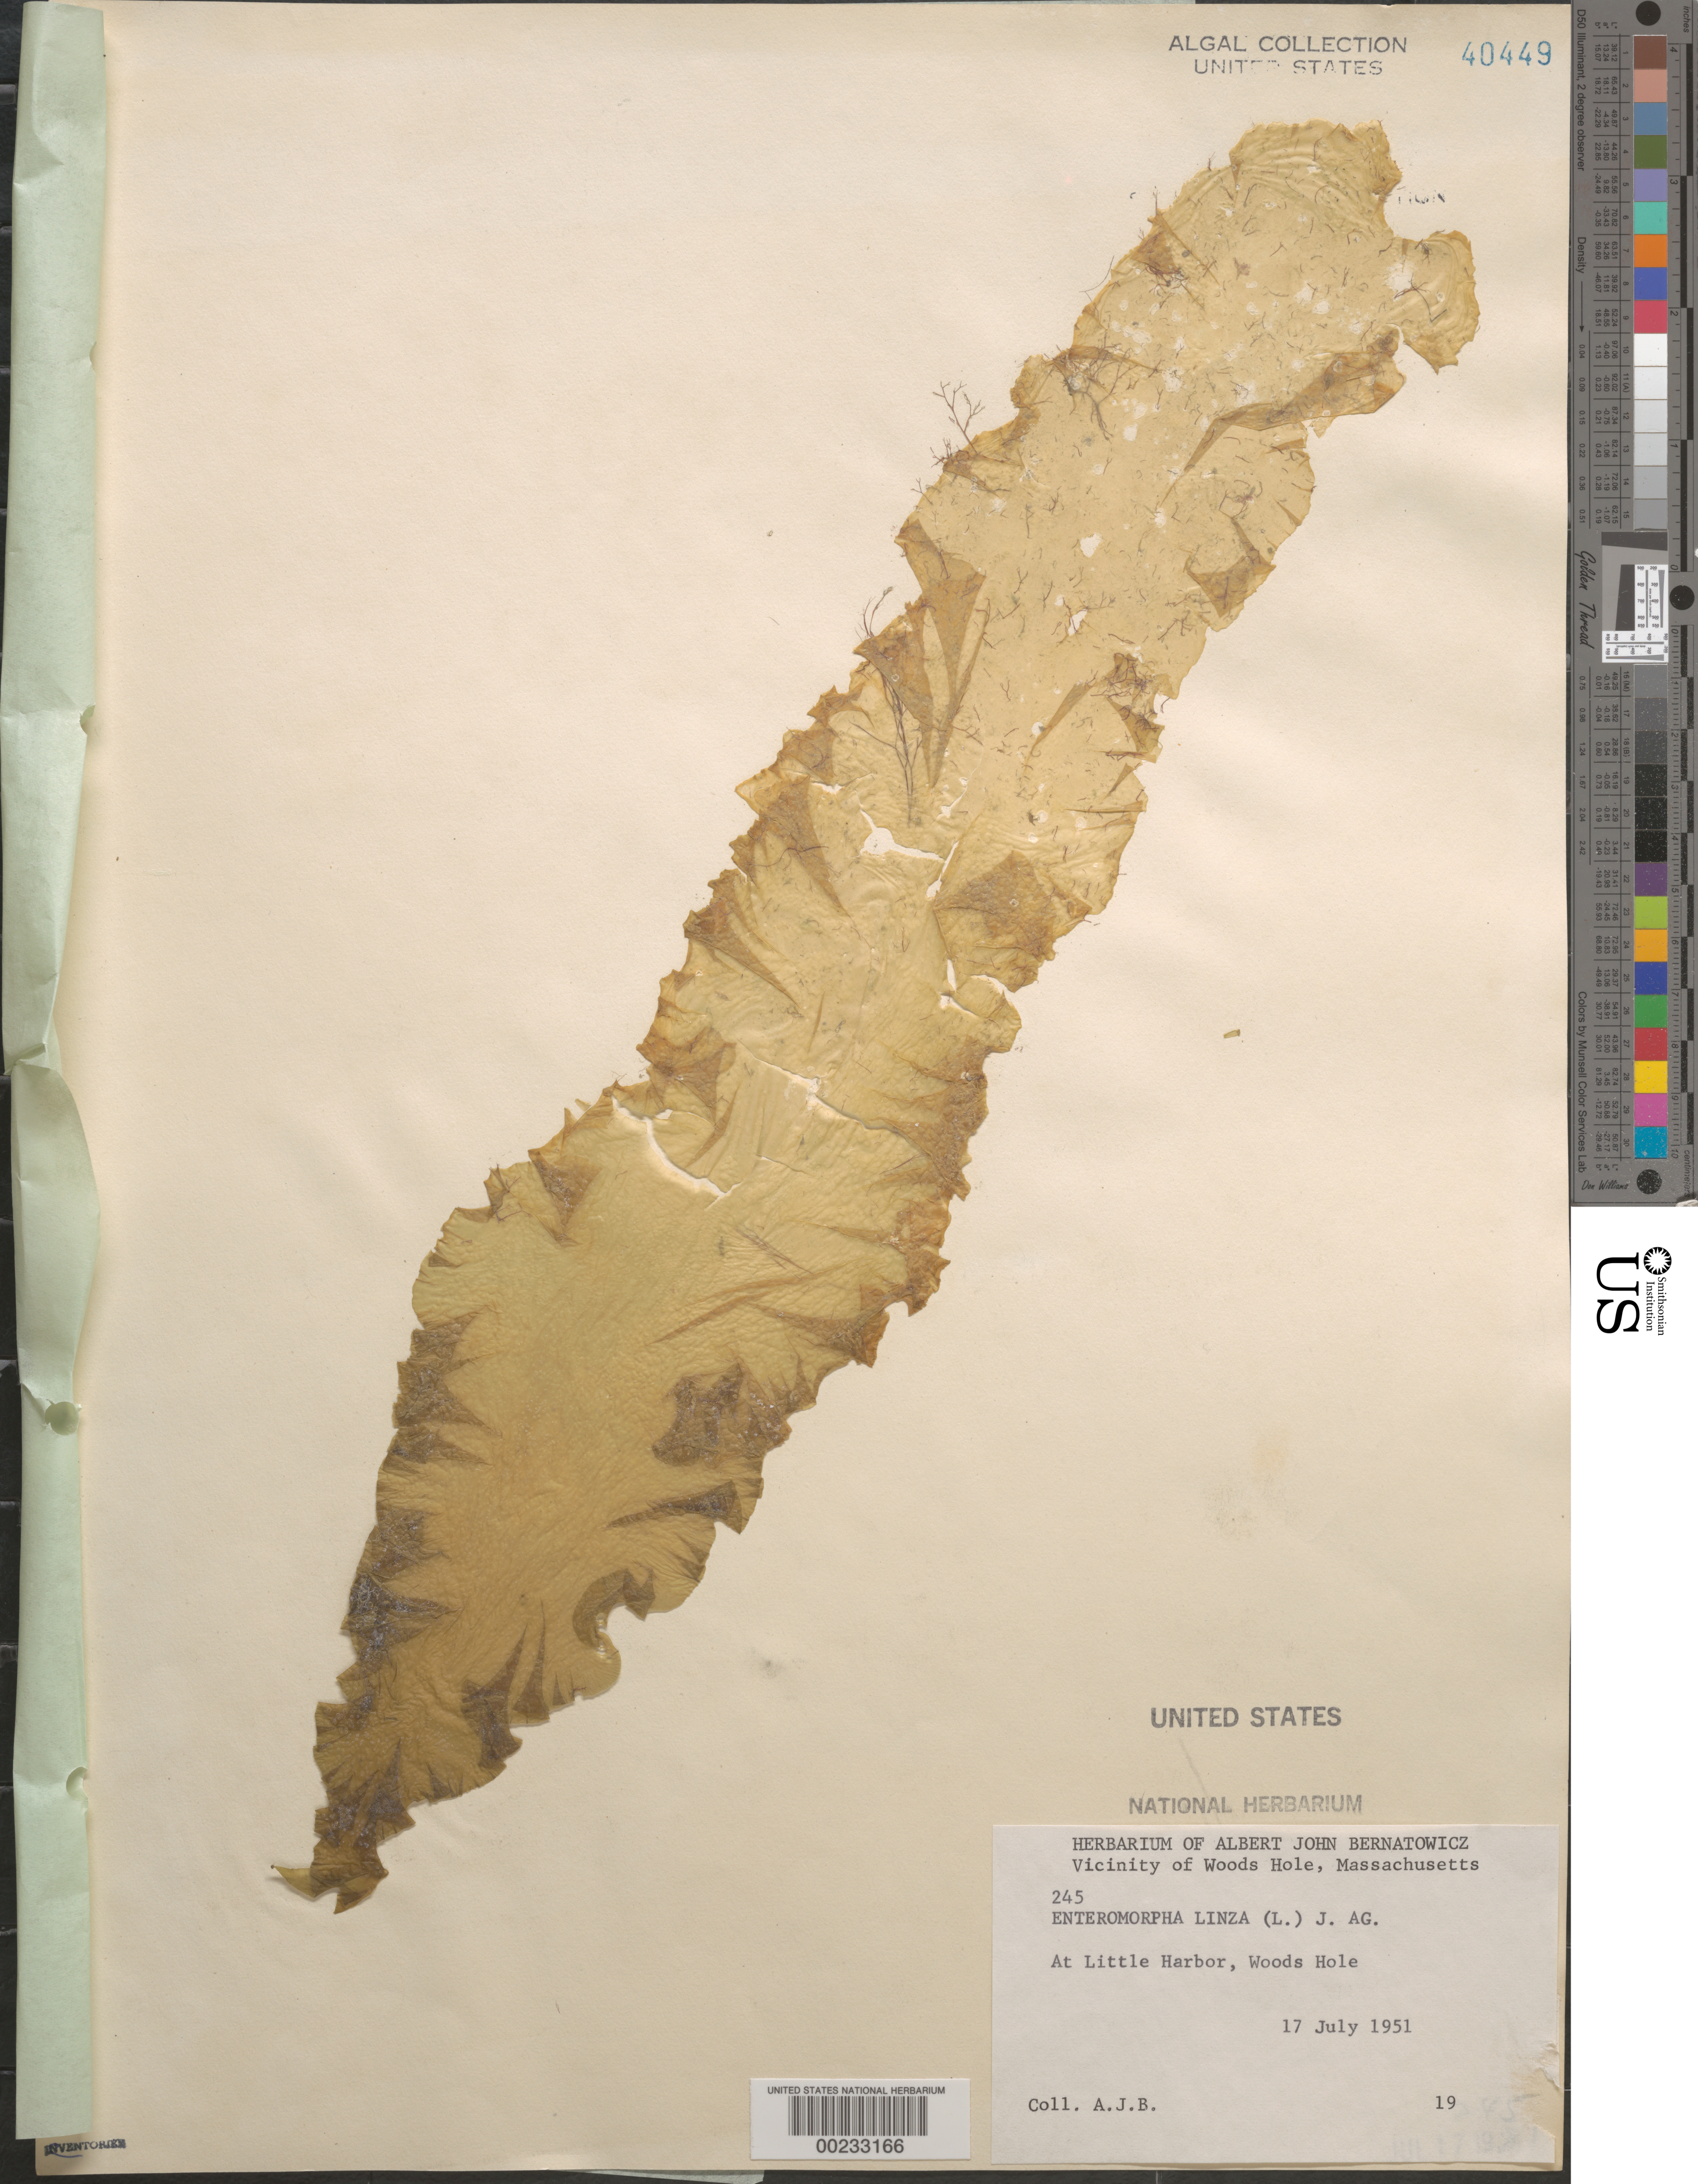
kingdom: Plantae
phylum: Chlorophyta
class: Ulvophyceae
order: Ulvales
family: Ulvaceae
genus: Ulva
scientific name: Ulva clathrata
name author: (Roth) C. Agardh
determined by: Algae name updating Project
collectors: A. Bernatowicz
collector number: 245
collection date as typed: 17 Jul 1951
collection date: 1951-07-17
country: United States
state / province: Massachusetts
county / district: Barnstable County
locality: Woods Hole, Little Harbor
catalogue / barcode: US 40449